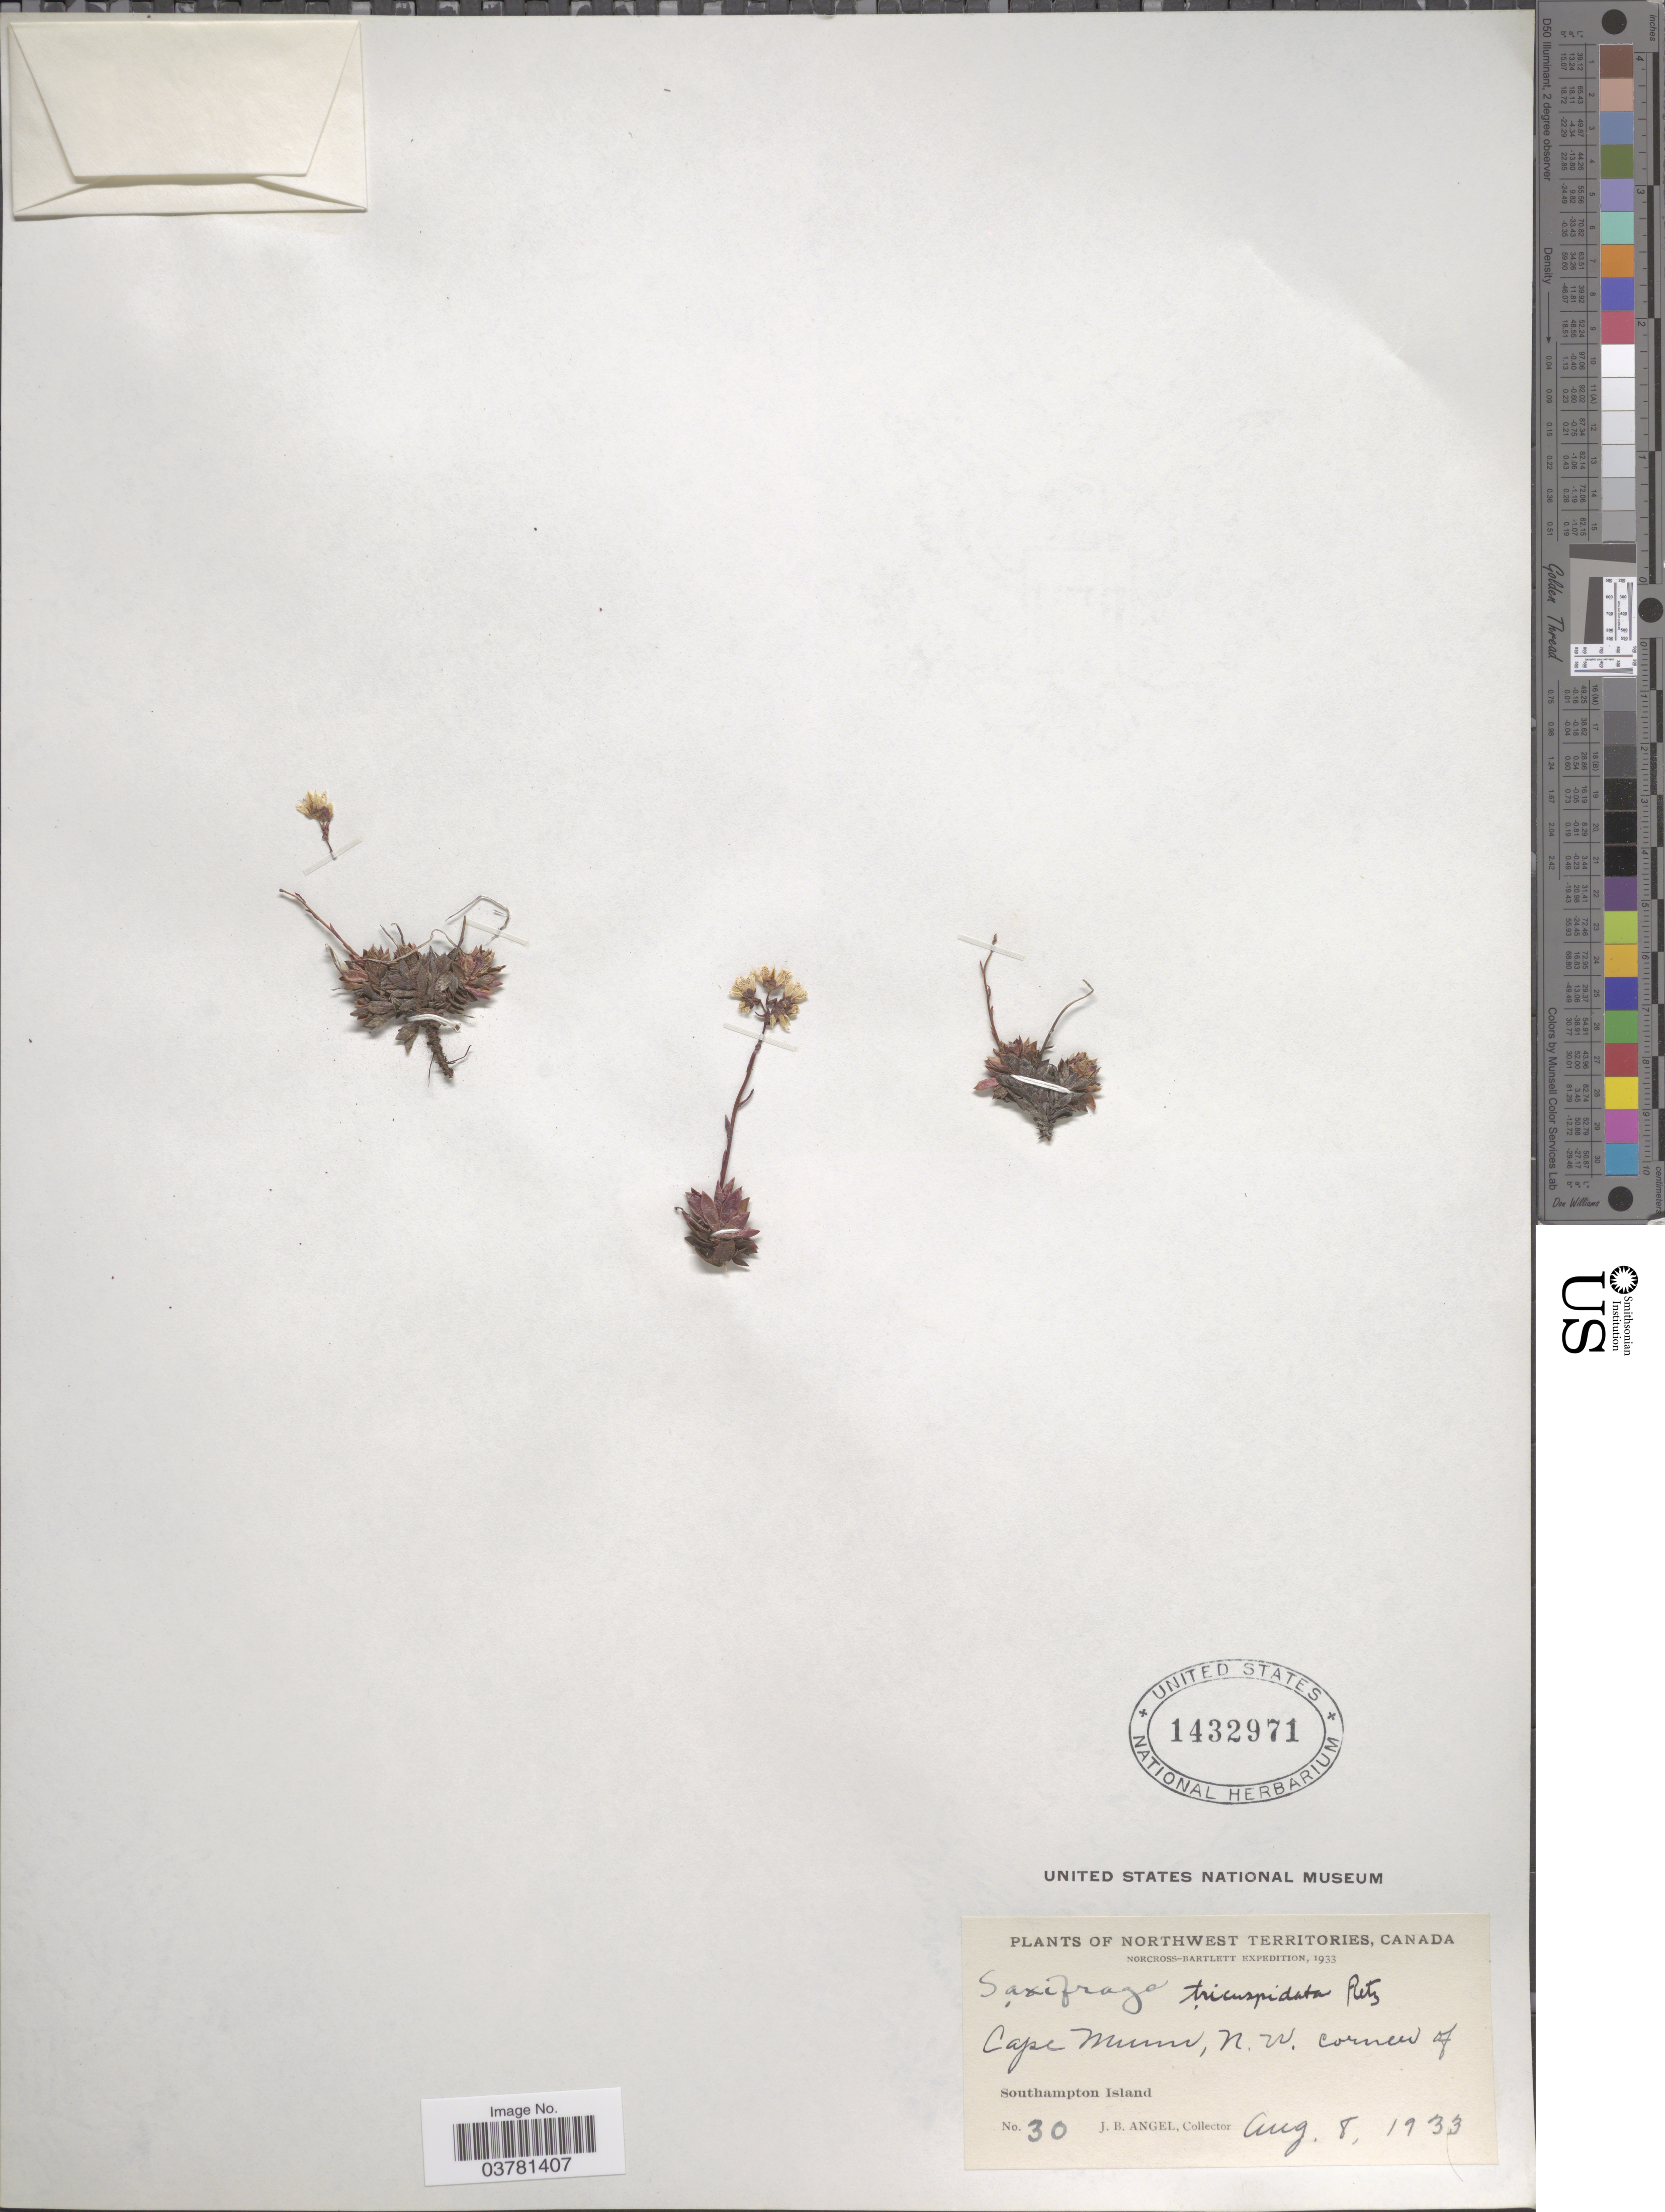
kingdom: Plantae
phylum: Tracheophyta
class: Magnoliopsida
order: Saxifragales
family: Saxifragaceae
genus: Saxifraga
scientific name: Saxifraga tricuspidata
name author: Rottb.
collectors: J. Angel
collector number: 30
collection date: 1933-08-08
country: Canada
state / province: Northwest Territories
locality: Norcross-Bartlett Expedition, 1933. Cape Munn, N.W. corner of Southampton Island.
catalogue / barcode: US 1432971